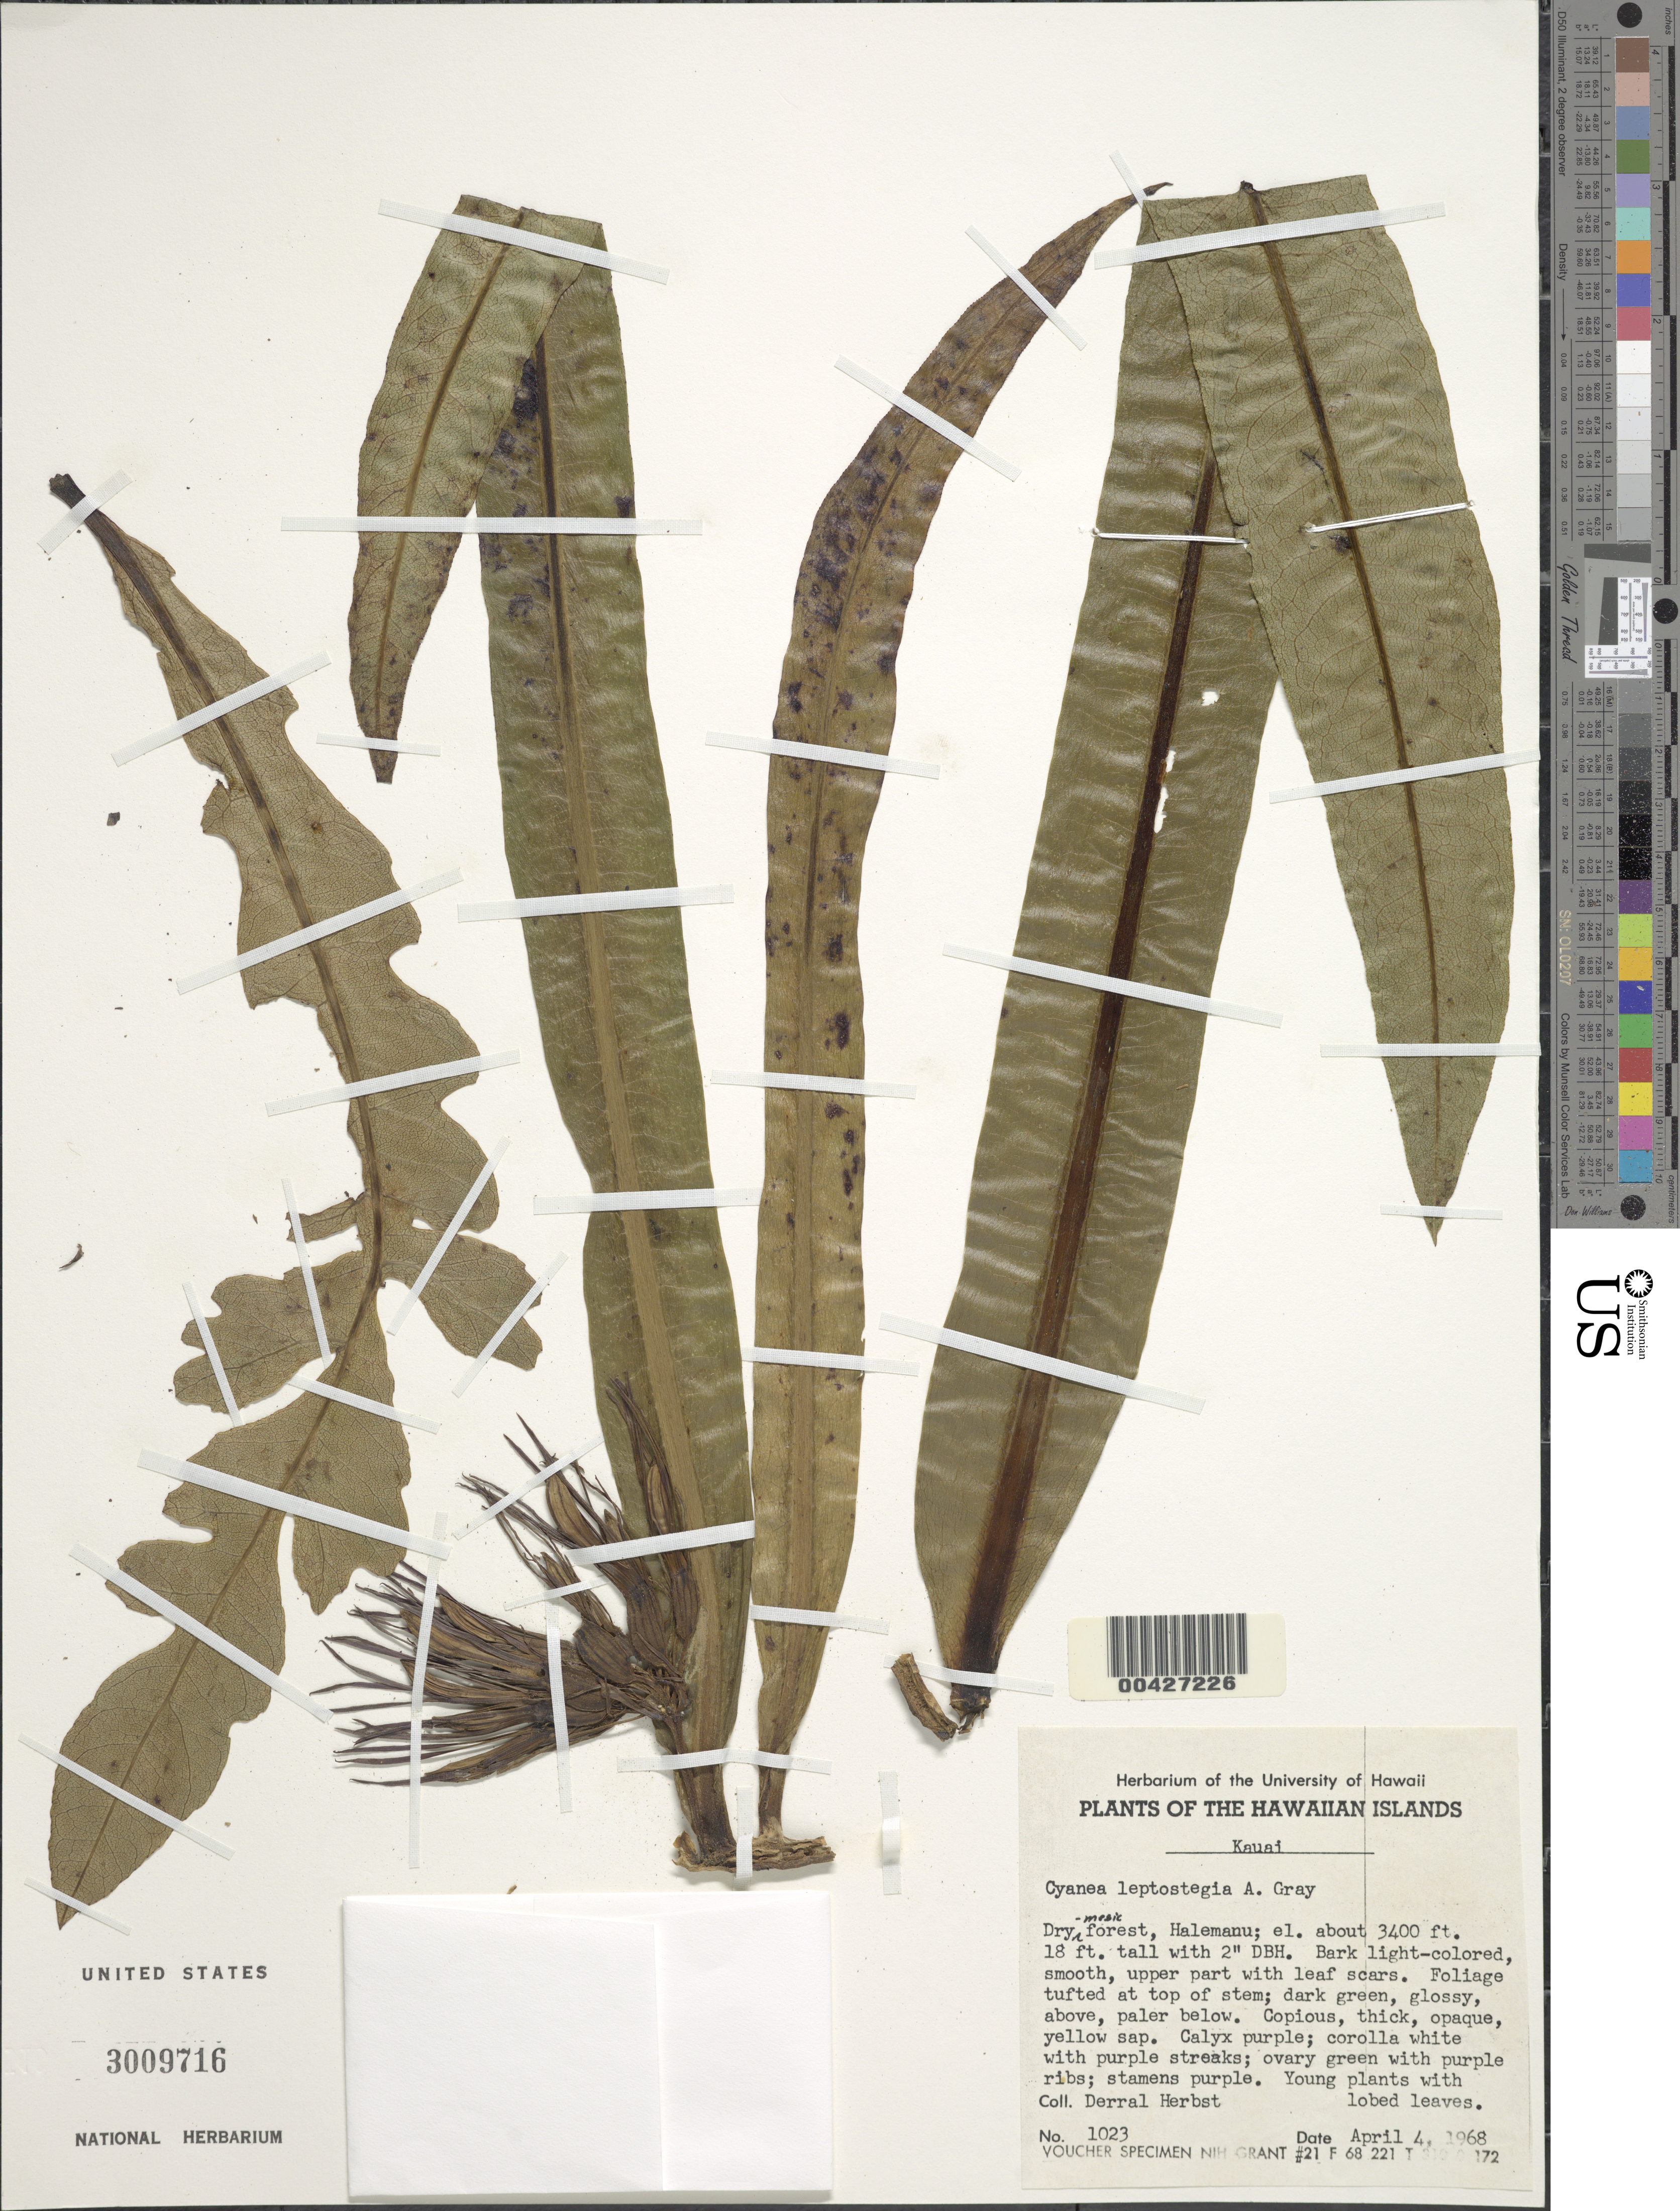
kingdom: Plantae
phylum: Tracheophyta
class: Magnoliopsida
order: Asterales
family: Campanulaceae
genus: Cyanea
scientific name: Cyanea leptostegia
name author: A. Gray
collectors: D. R. Herbst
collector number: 1023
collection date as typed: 4 Apr 1968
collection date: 1968-04-04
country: United States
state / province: Hawaii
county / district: Kauai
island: Kaua'i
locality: Halemanu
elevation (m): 1036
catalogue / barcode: US 3009716